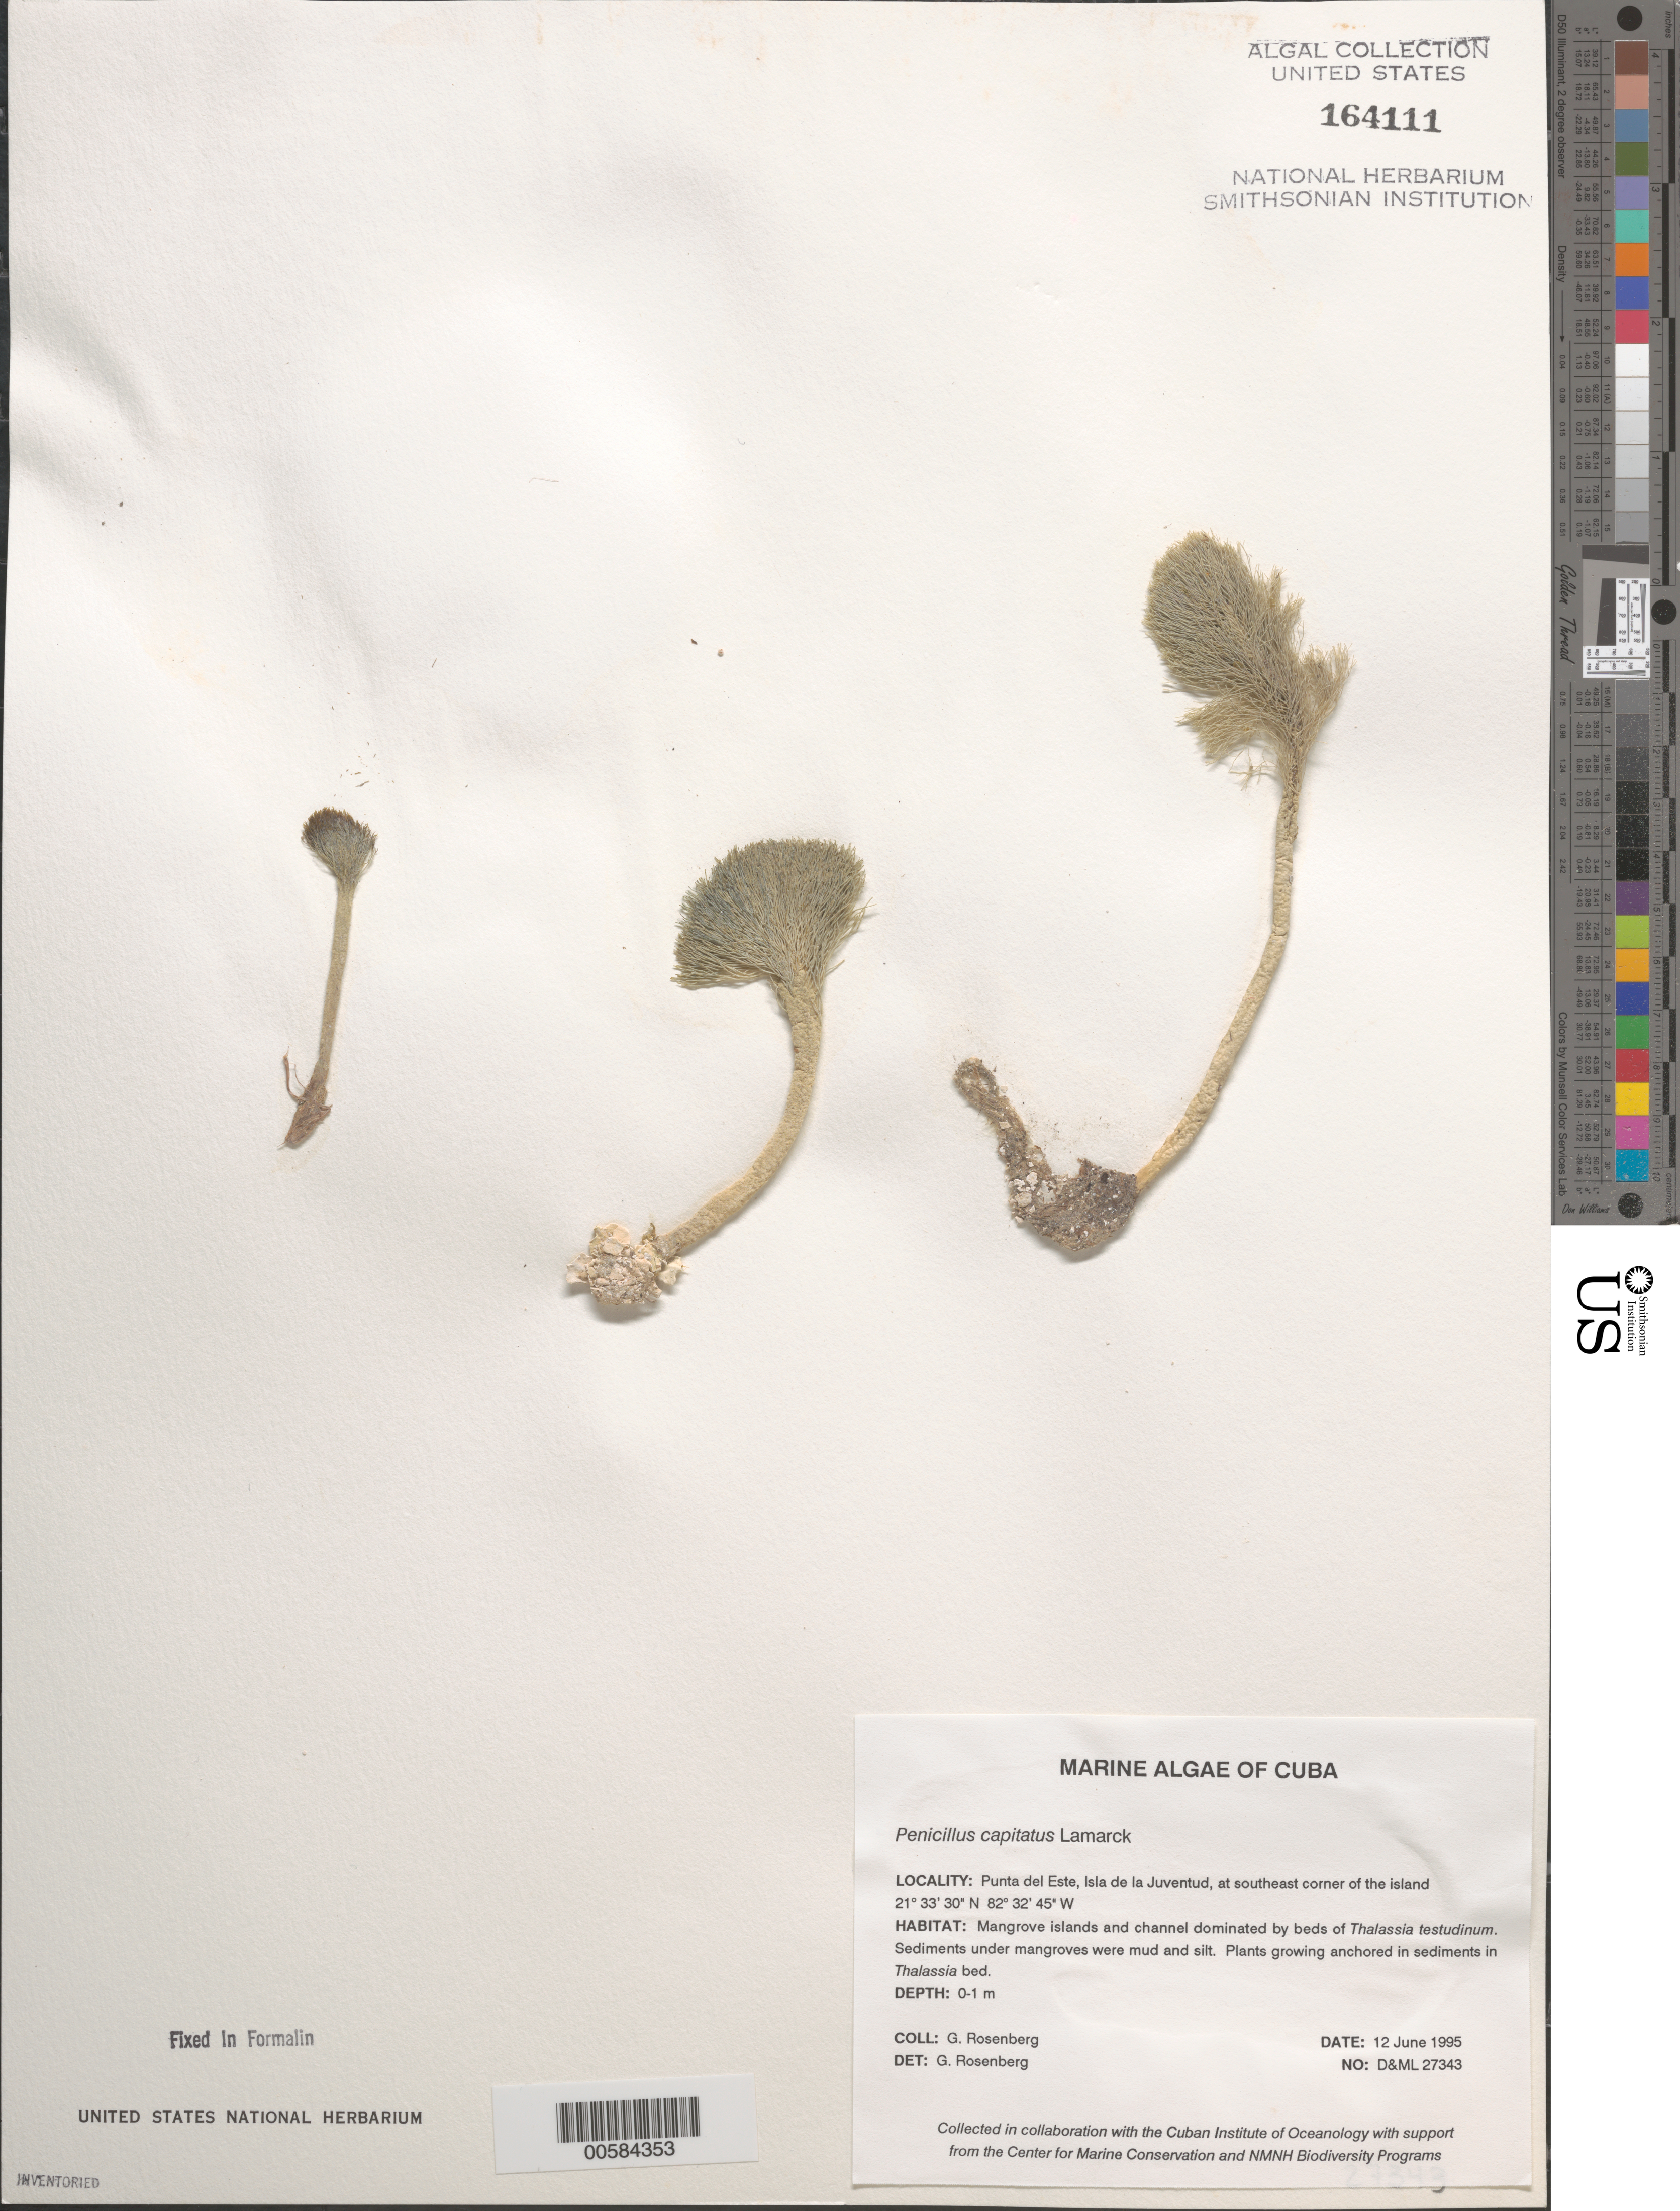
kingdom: Plantae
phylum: Chlorophyta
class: Ulvophyceae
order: Bryopsidales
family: Udoteaceae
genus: Penicillus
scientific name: Penicillus capitatus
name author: Lam.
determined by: Rosenberg, G.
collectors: G. Rosenberg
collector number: D&ML 27343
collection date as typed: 12 Jun 1995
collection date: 1995-06-12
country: Cuba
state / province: Isla de La Juventud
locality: Punta del este, isla de la juventud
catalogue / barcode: US 164111